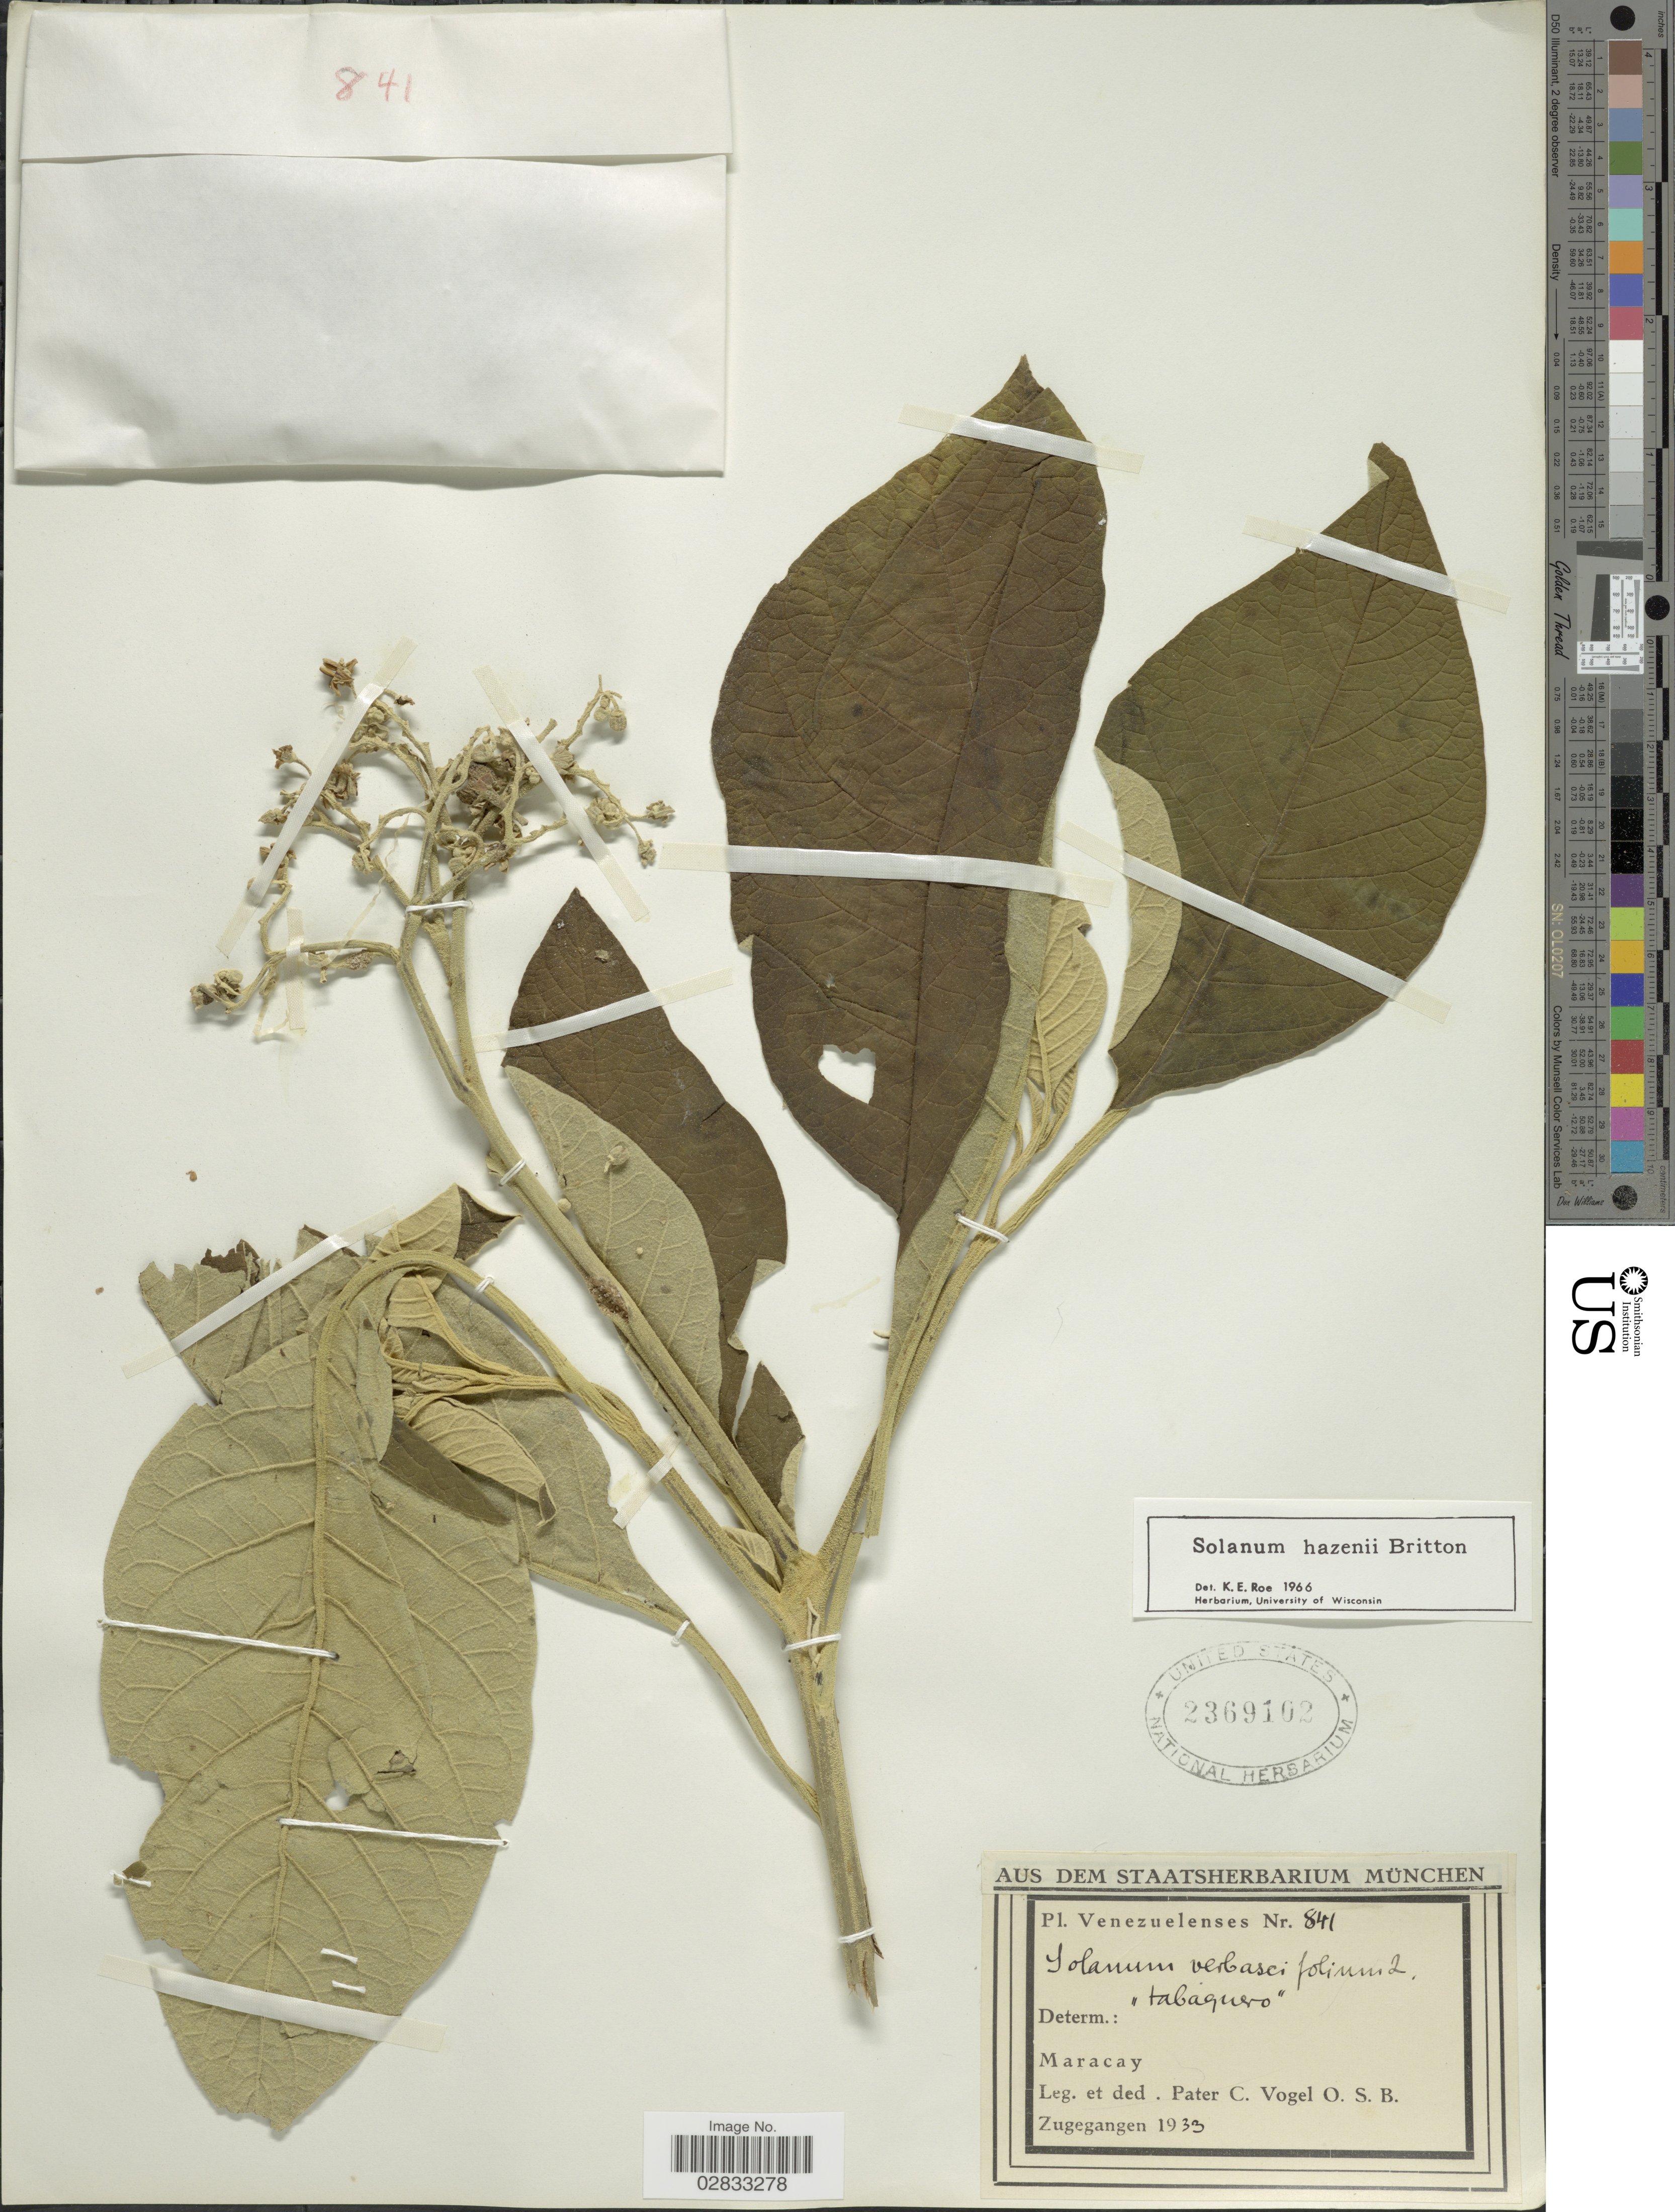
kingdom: Plantae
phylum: Tracheophyta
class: Magnoliopsida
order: Solanales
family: Solanaceae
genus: Solanum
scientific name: Solanum hazenii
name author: Britton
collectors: C. Vogel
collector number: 841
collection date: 1933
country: Venezuela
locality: Maracay.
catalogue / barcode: US 2369102